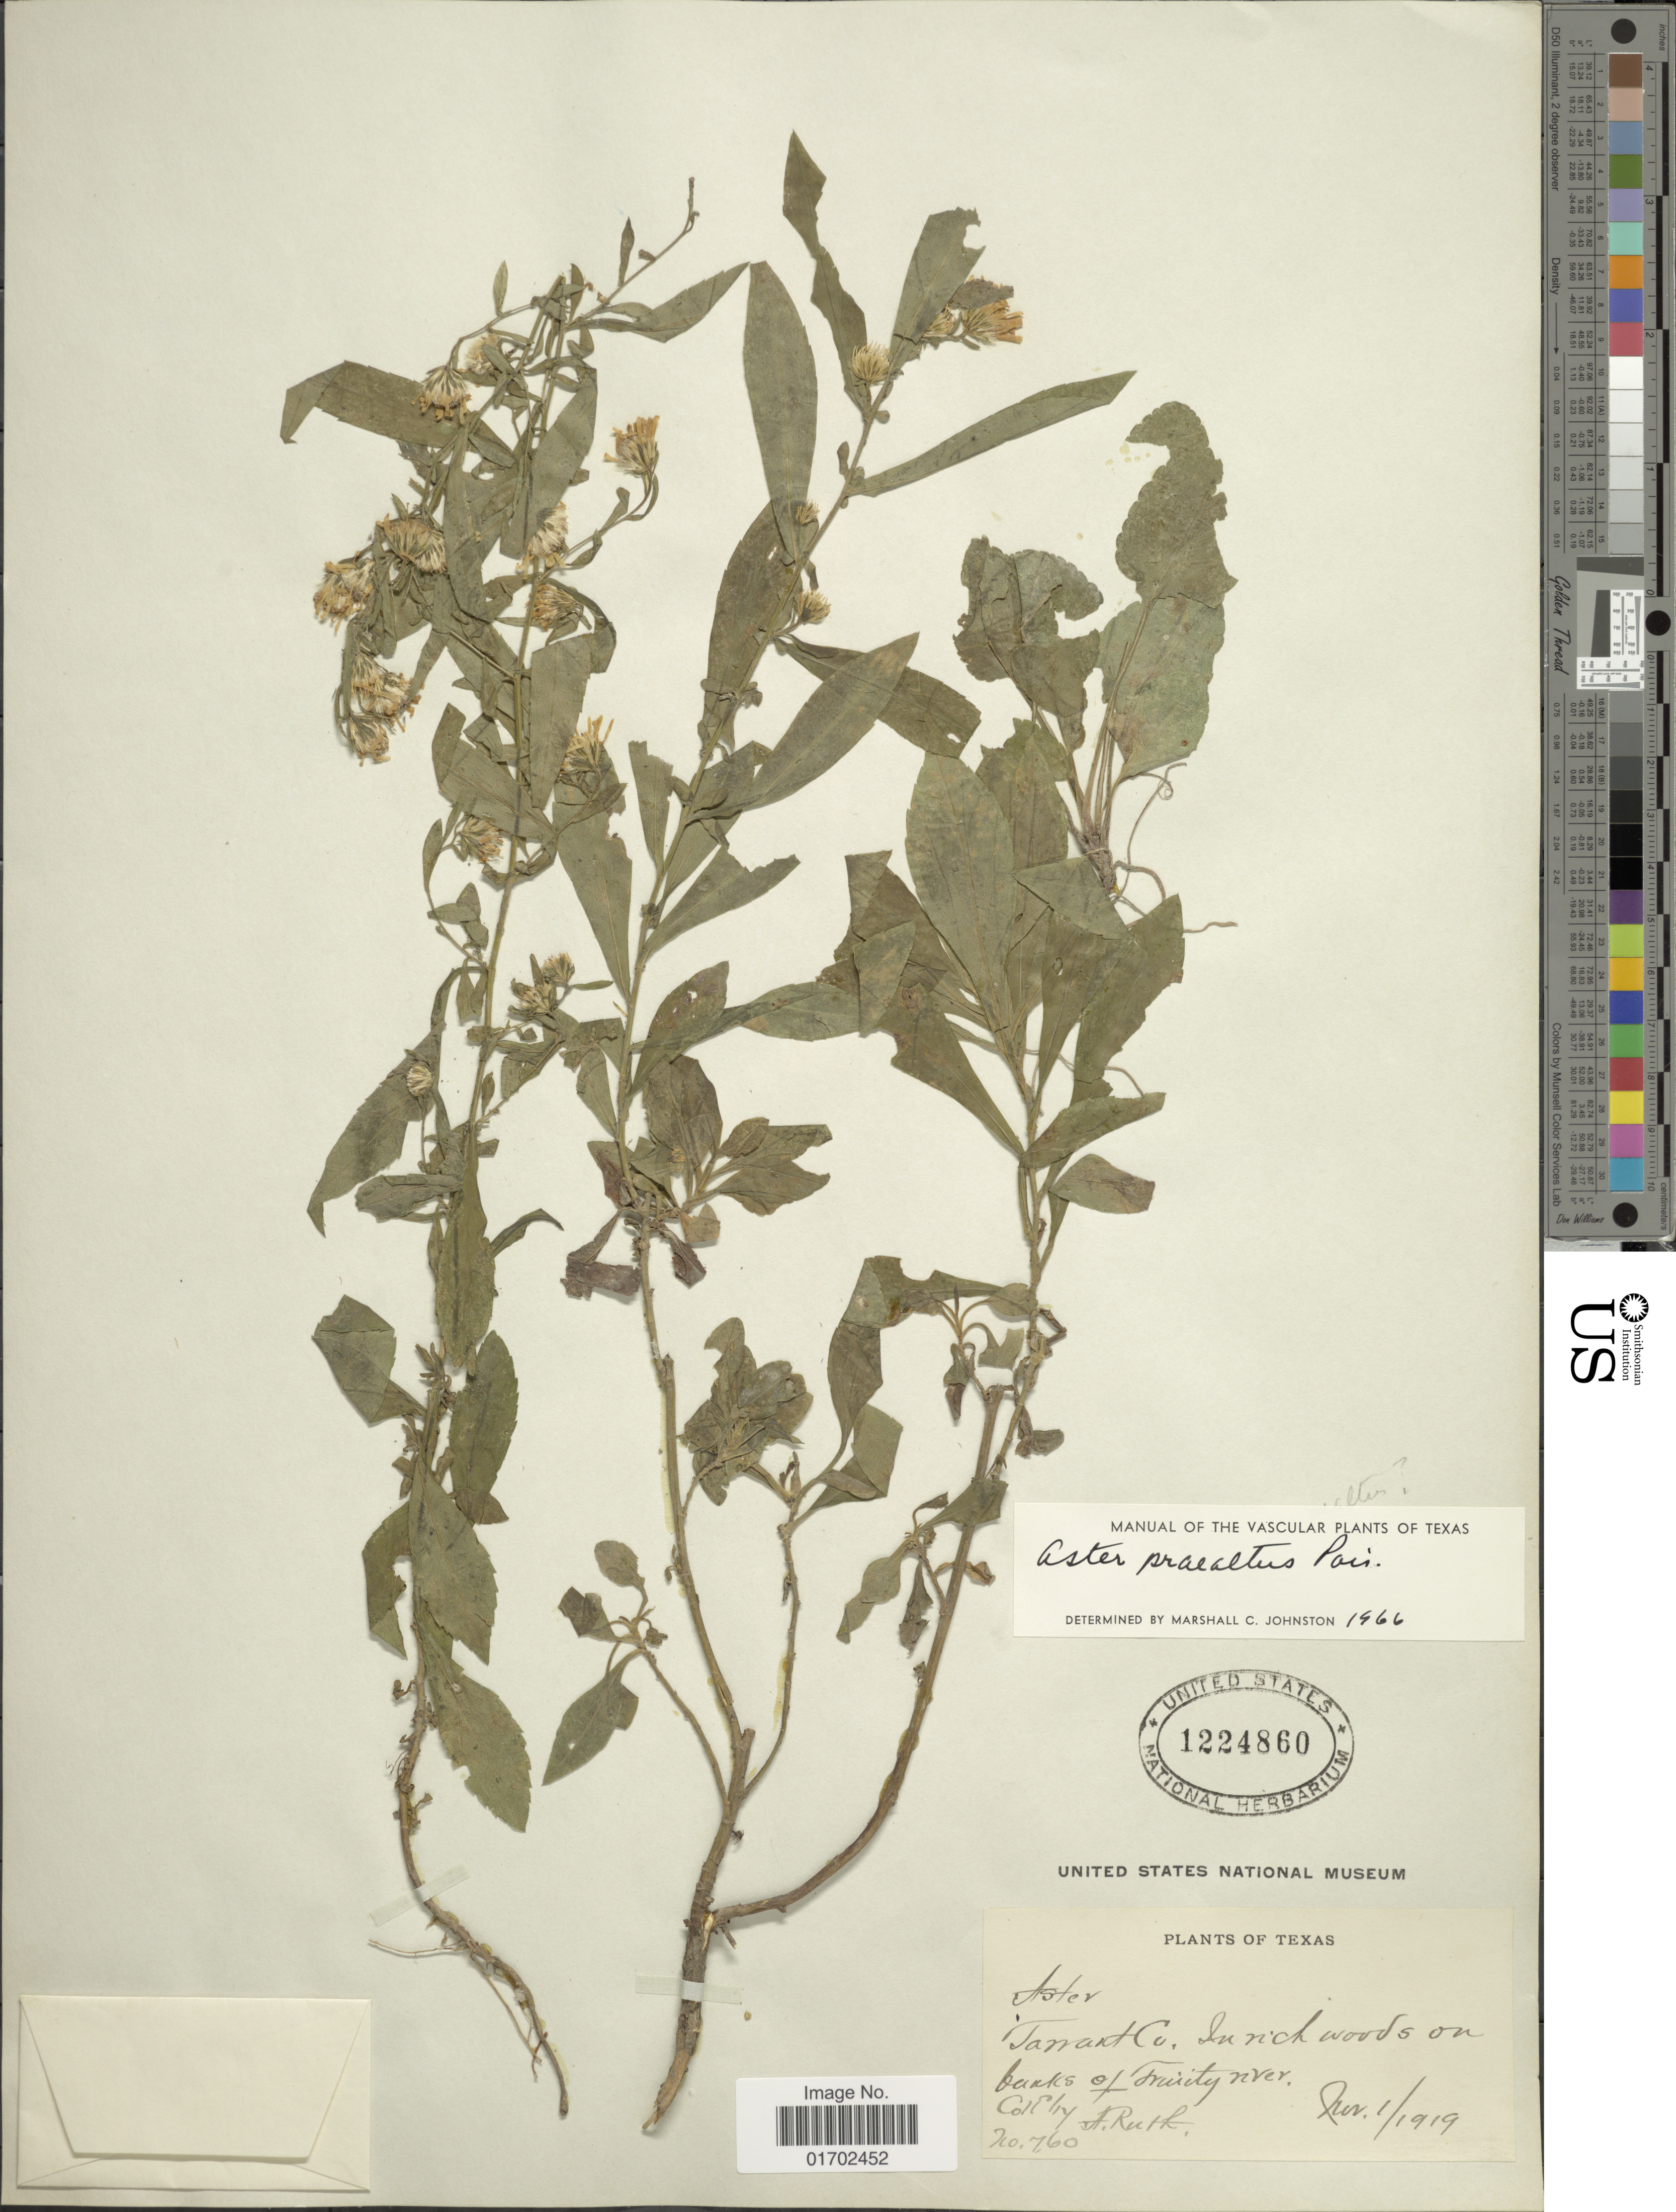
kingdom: Plantae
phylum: Tracheophyta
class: Magnoliopsida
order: Asterales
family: Asteraceae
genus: Symphyotrichum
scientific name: Symphyotrichum praealtum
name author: (Poir.) G.L. Nesom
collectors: A. Ruth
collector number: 760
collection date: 1919-11-01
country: United States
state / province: Texas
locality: Tanant Co. In rich woods on banks of Trinity river.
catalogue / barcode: US 1224860